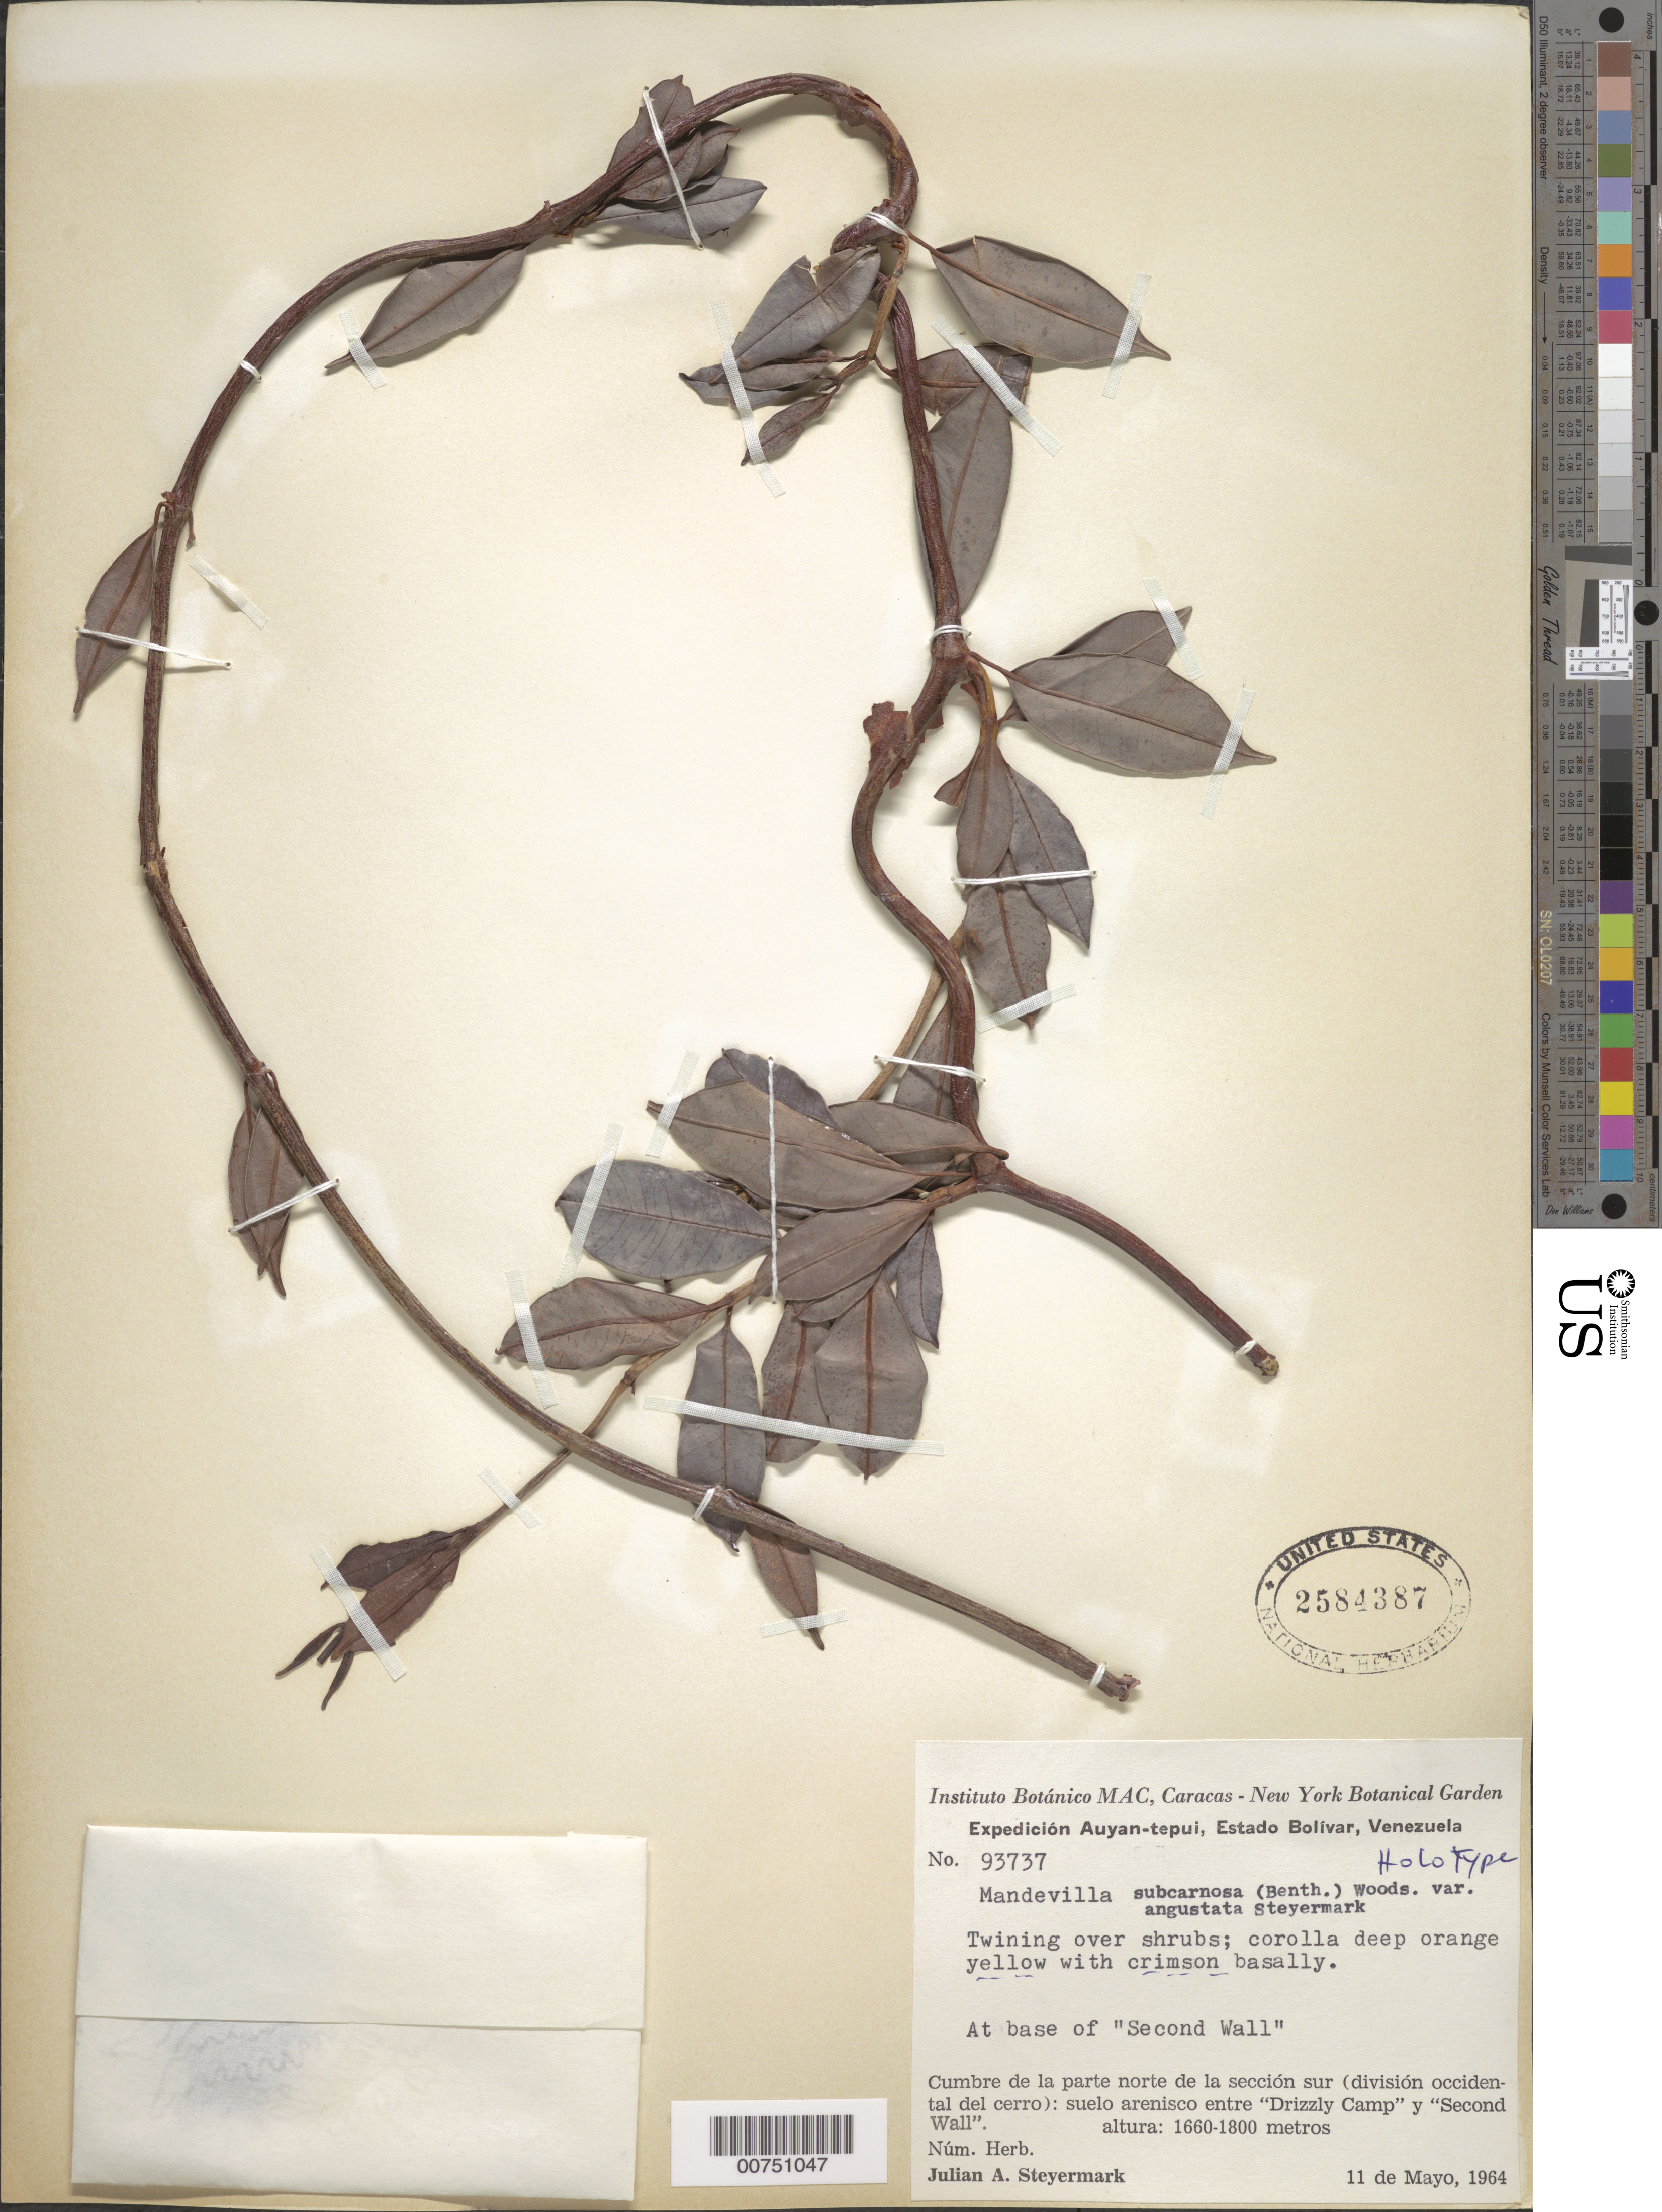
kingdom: Plantae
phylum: Tracheophyta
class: Magnoliopsida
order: Gentianales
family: Apocynaceae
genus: Mandevilla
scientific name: Mandevilla subcarnosa var. angustata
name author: Steyerm.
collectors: J. Steyermark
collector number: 93737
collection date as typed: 11-May-64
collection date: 1964-05-11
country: Venezuela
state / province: Bolívar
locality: Auyan-tepuí, cumbre de la parte norte de la sección sur (div. occidental del cerro); entre Drizzly Camp y Second Wall; at the Second Wall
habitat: Suelo arenisco, at base of "Second Wall"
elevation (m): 1660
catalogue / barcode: US 2584387